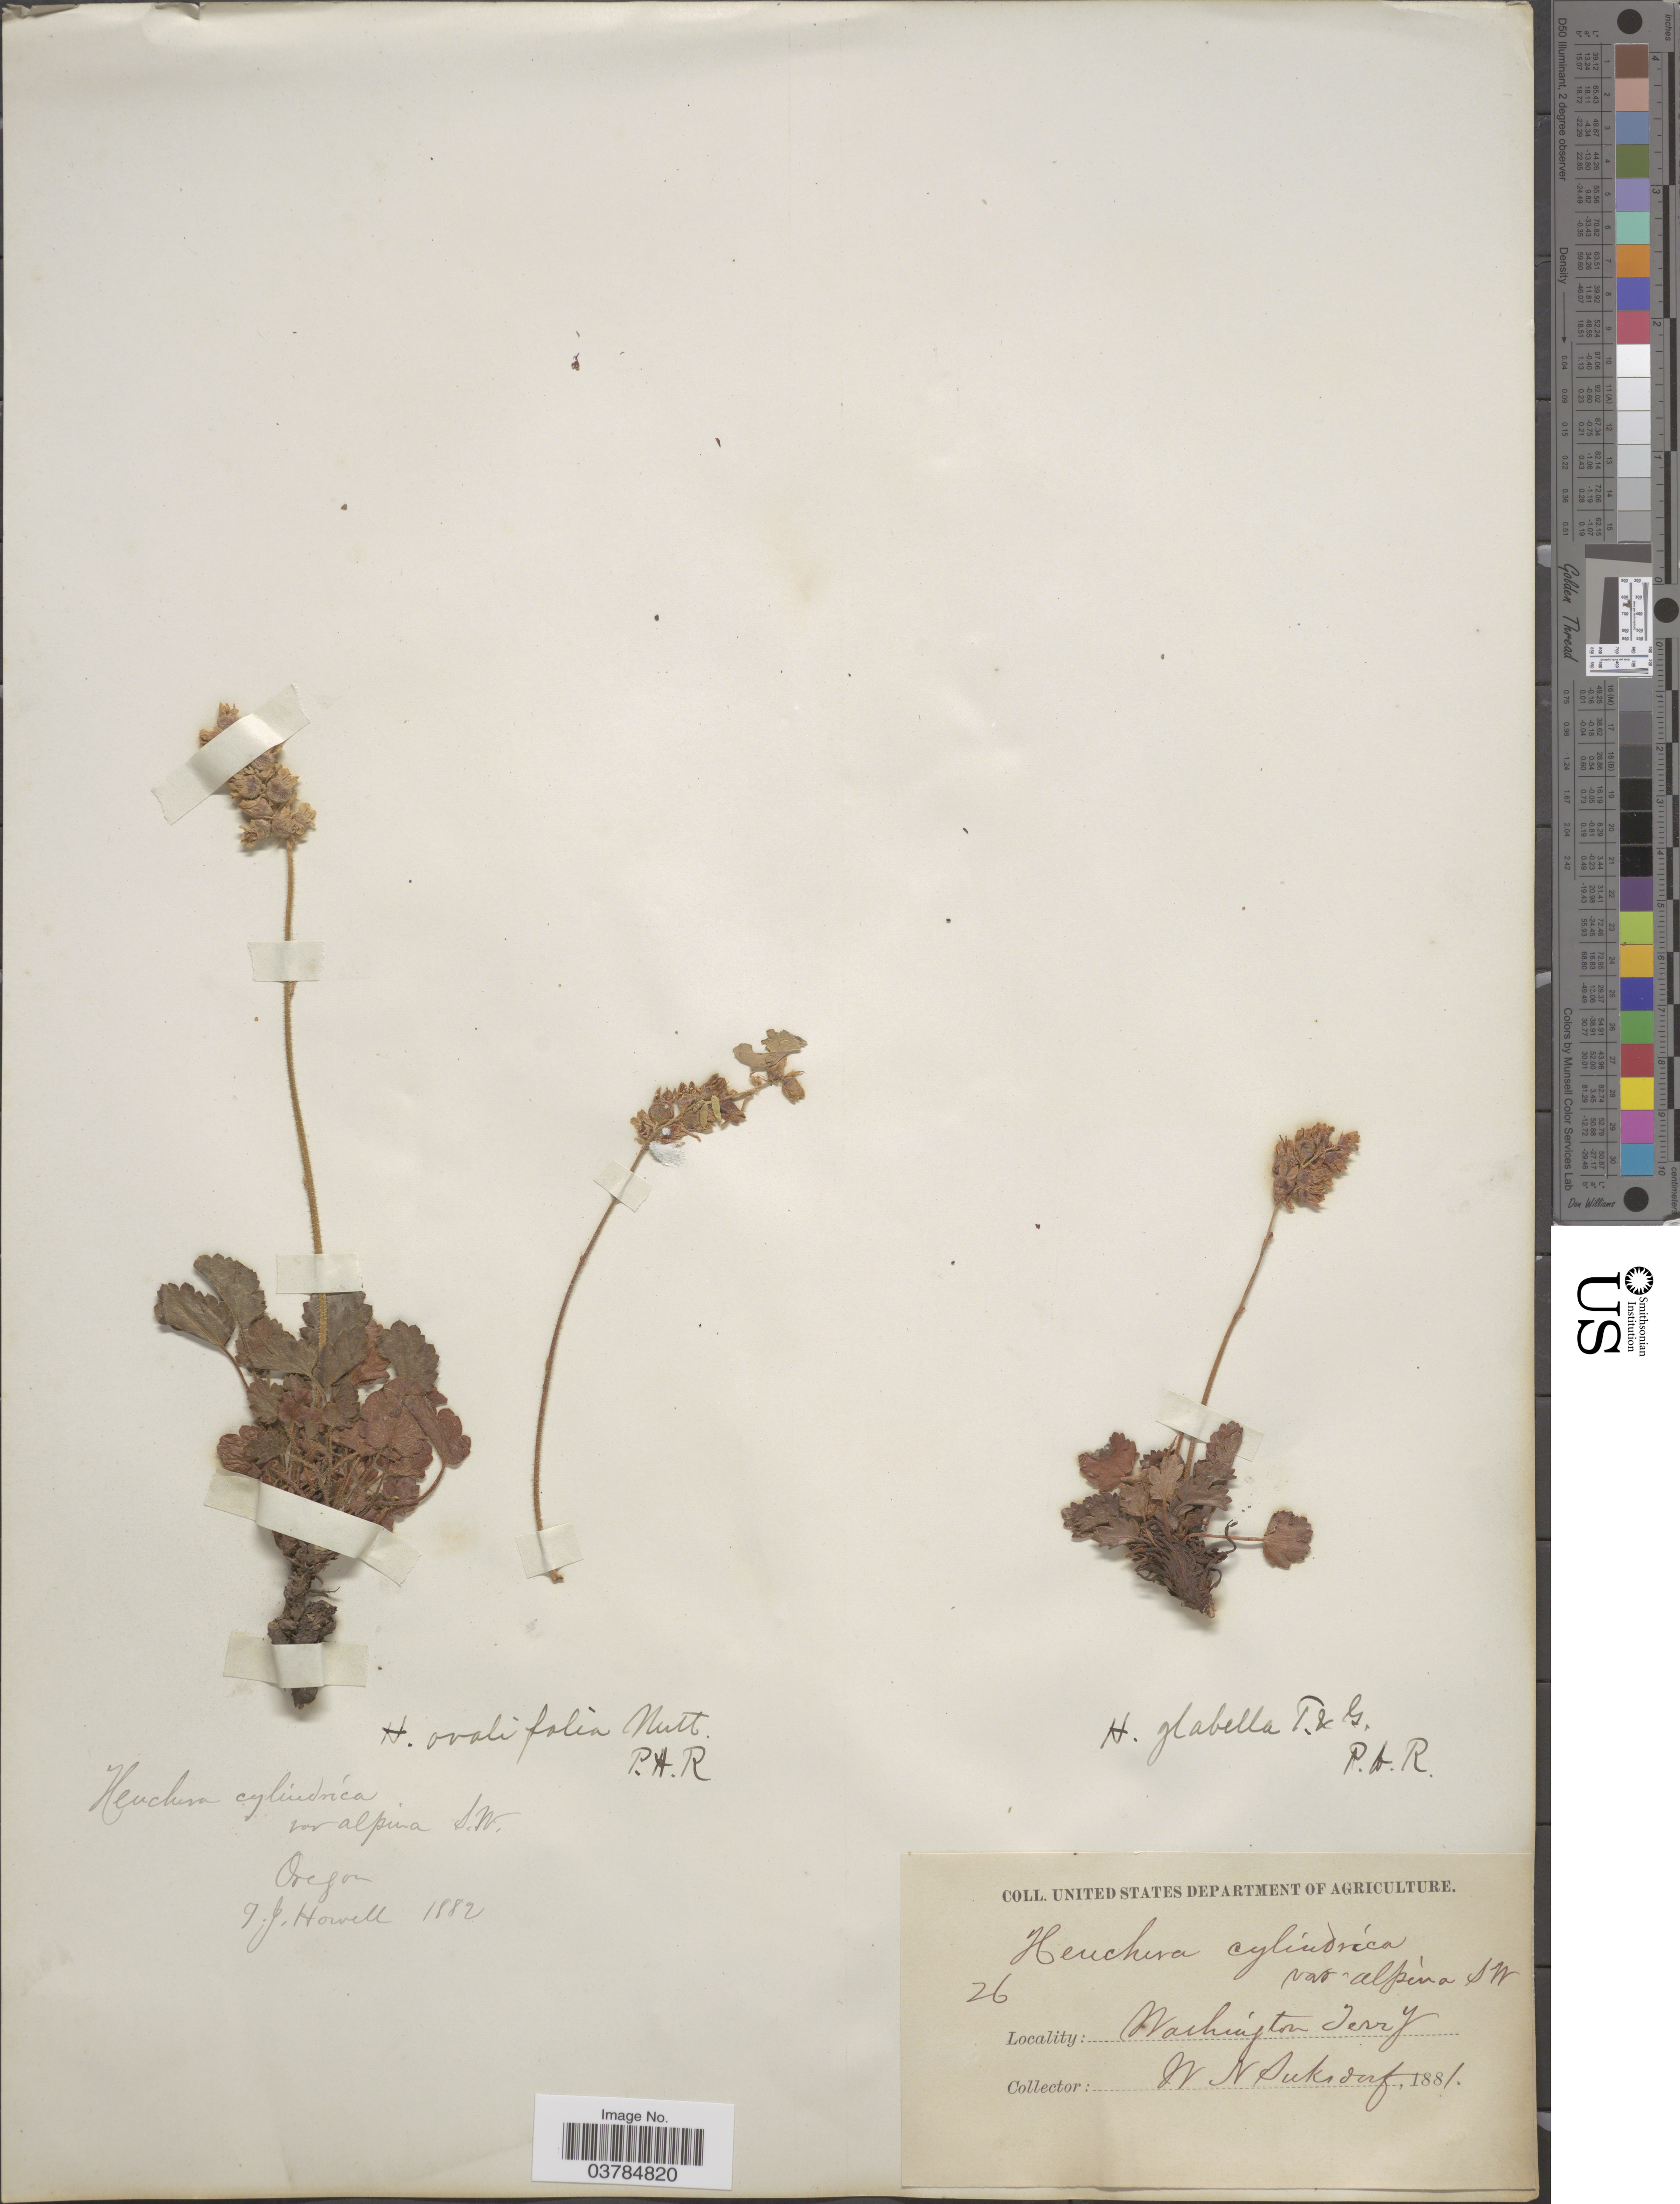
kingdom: Plantae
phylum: Tracheophyta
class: Magnoliopsida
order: Saxifragales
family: Saxifragaceae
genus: Heuchera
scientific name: Heuchera ovalifolia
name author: Torr. & A. Gray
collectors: T. J. Howell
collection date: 1882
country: United States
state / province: Oregon